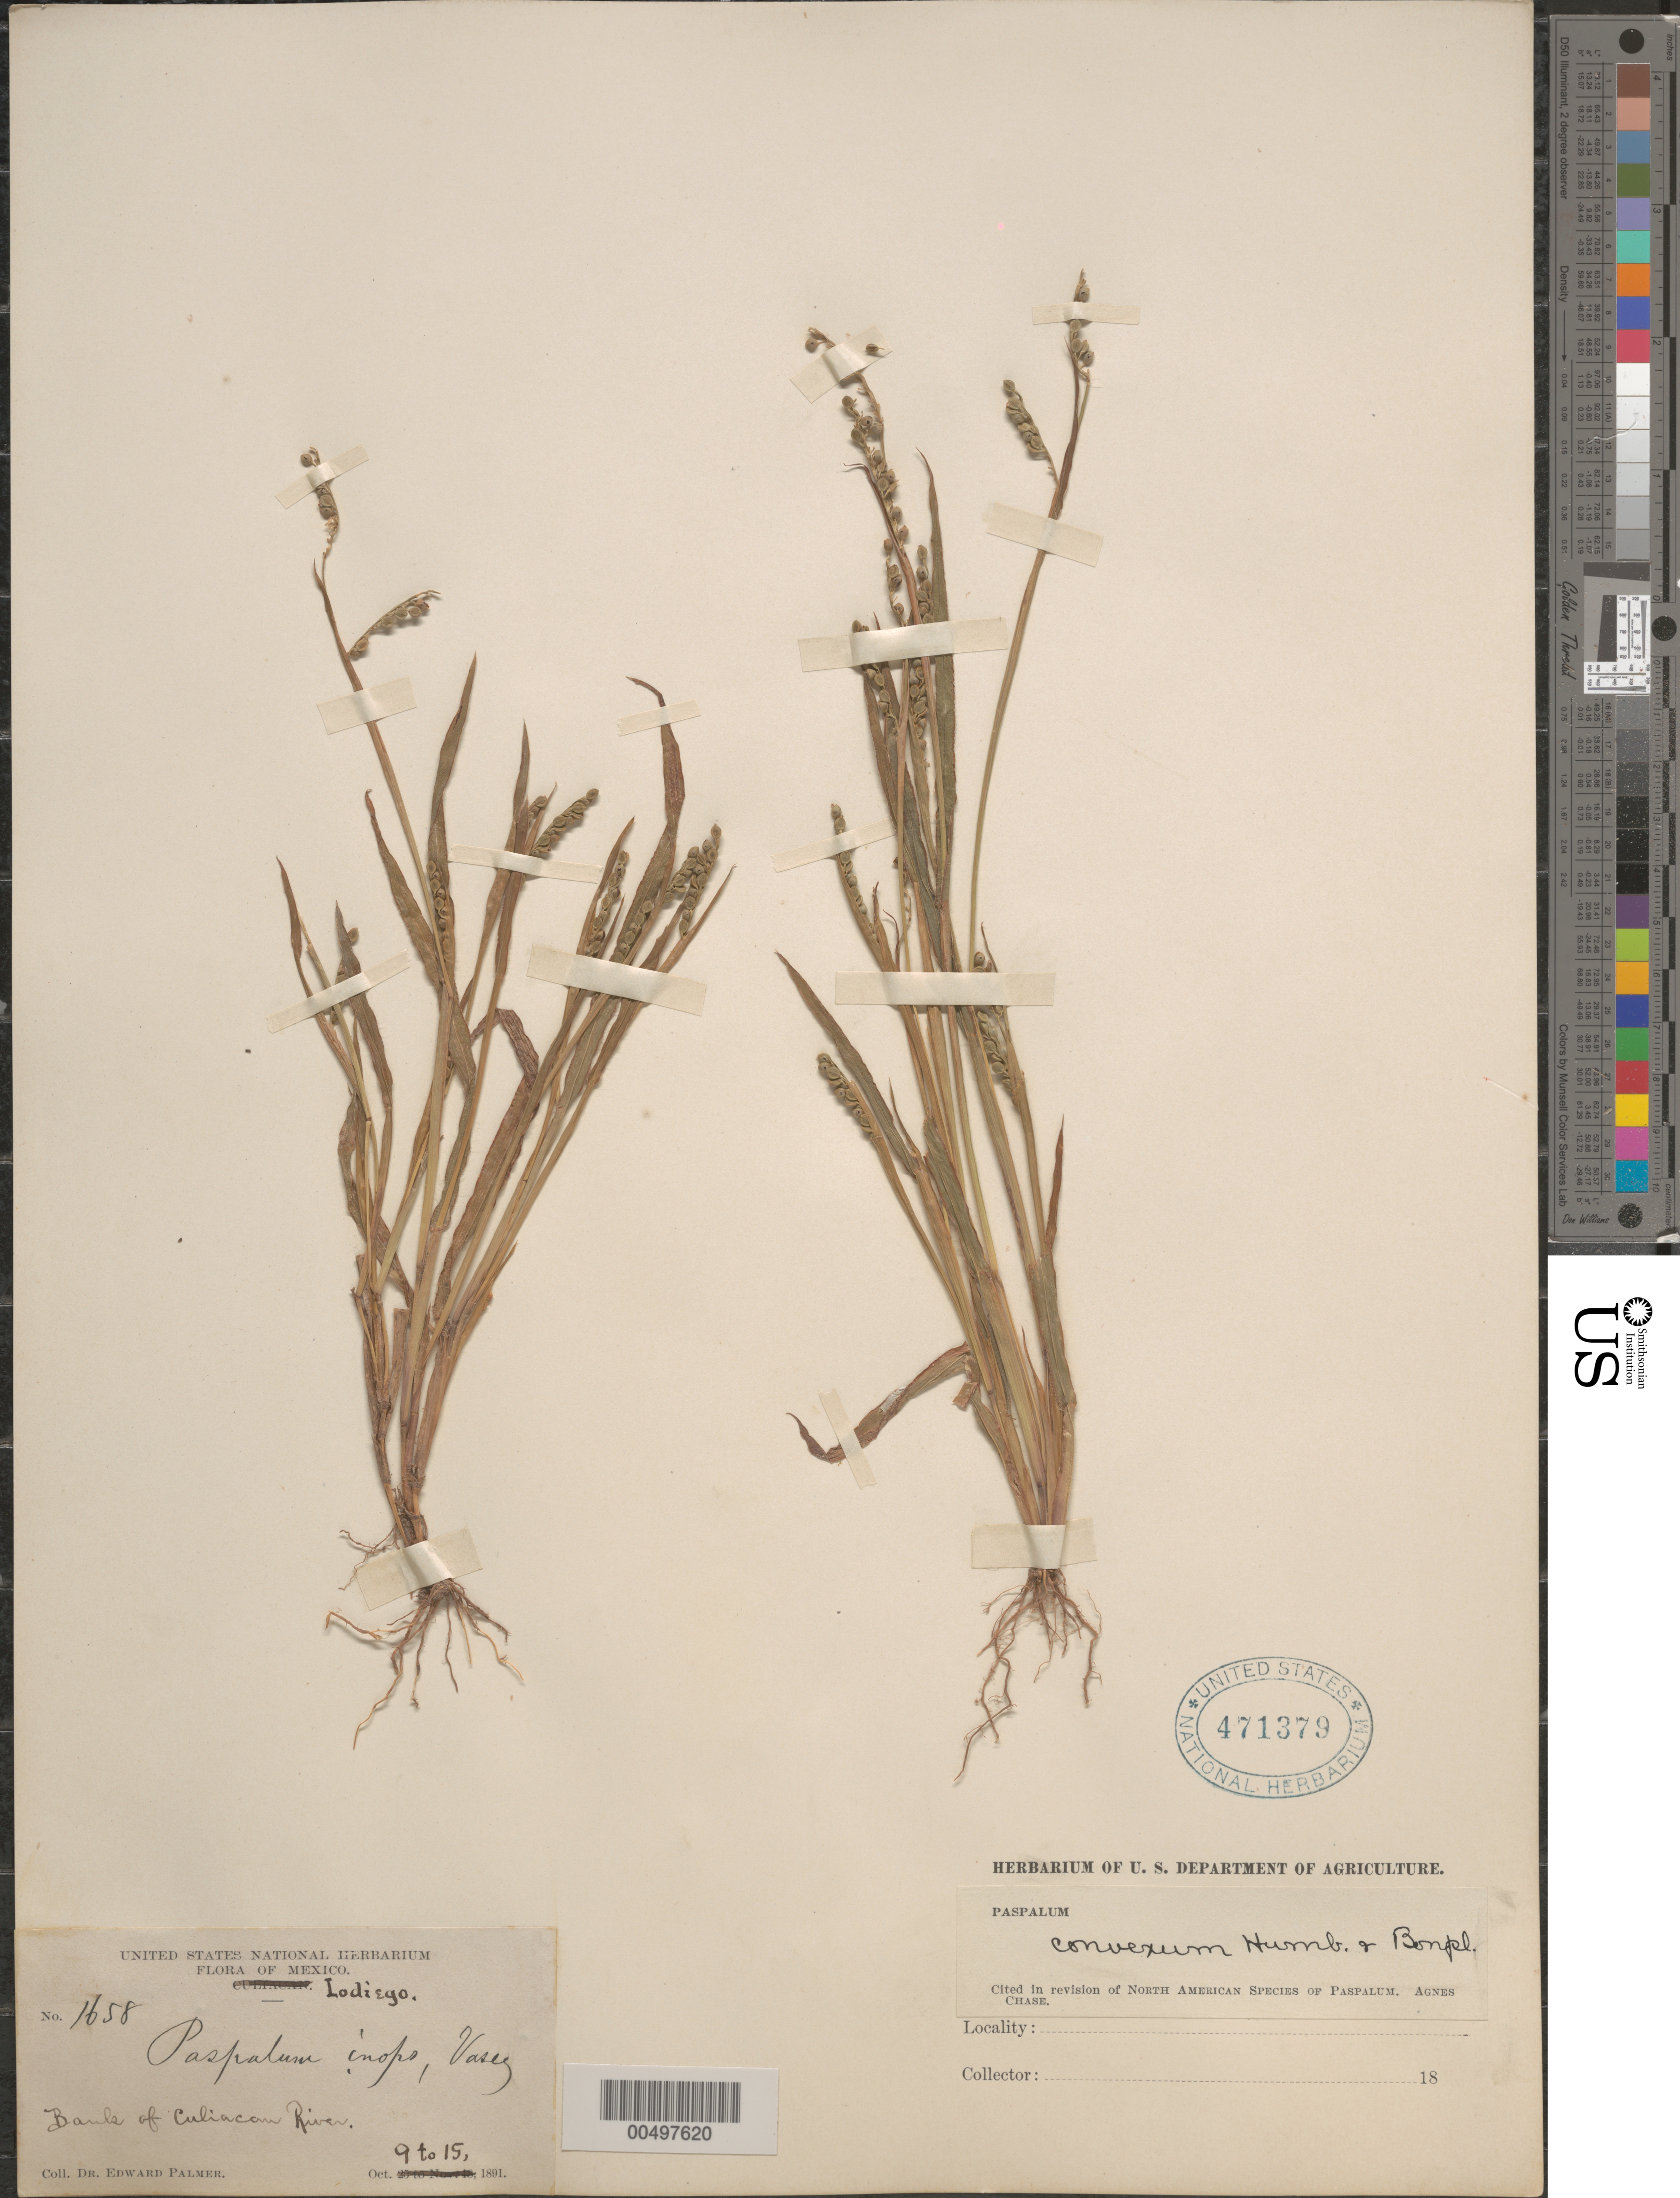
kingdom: Plantae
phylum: Tracheophyta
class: Liliopsida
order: Poales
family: Poaceae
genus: Paspalum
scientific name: Paspalum convexum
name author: Humb. & Bonpl. ex Flüggé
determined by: Chase, [M.] Agnes, (US)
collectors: E. Palmer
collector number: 1658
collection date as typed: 9 Oct 1891 to 15 Oct 1891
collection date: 1891-10-09/1891-10-15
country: Mexico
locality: Lodiego, bank of Culiacan River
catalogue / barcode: US 471379